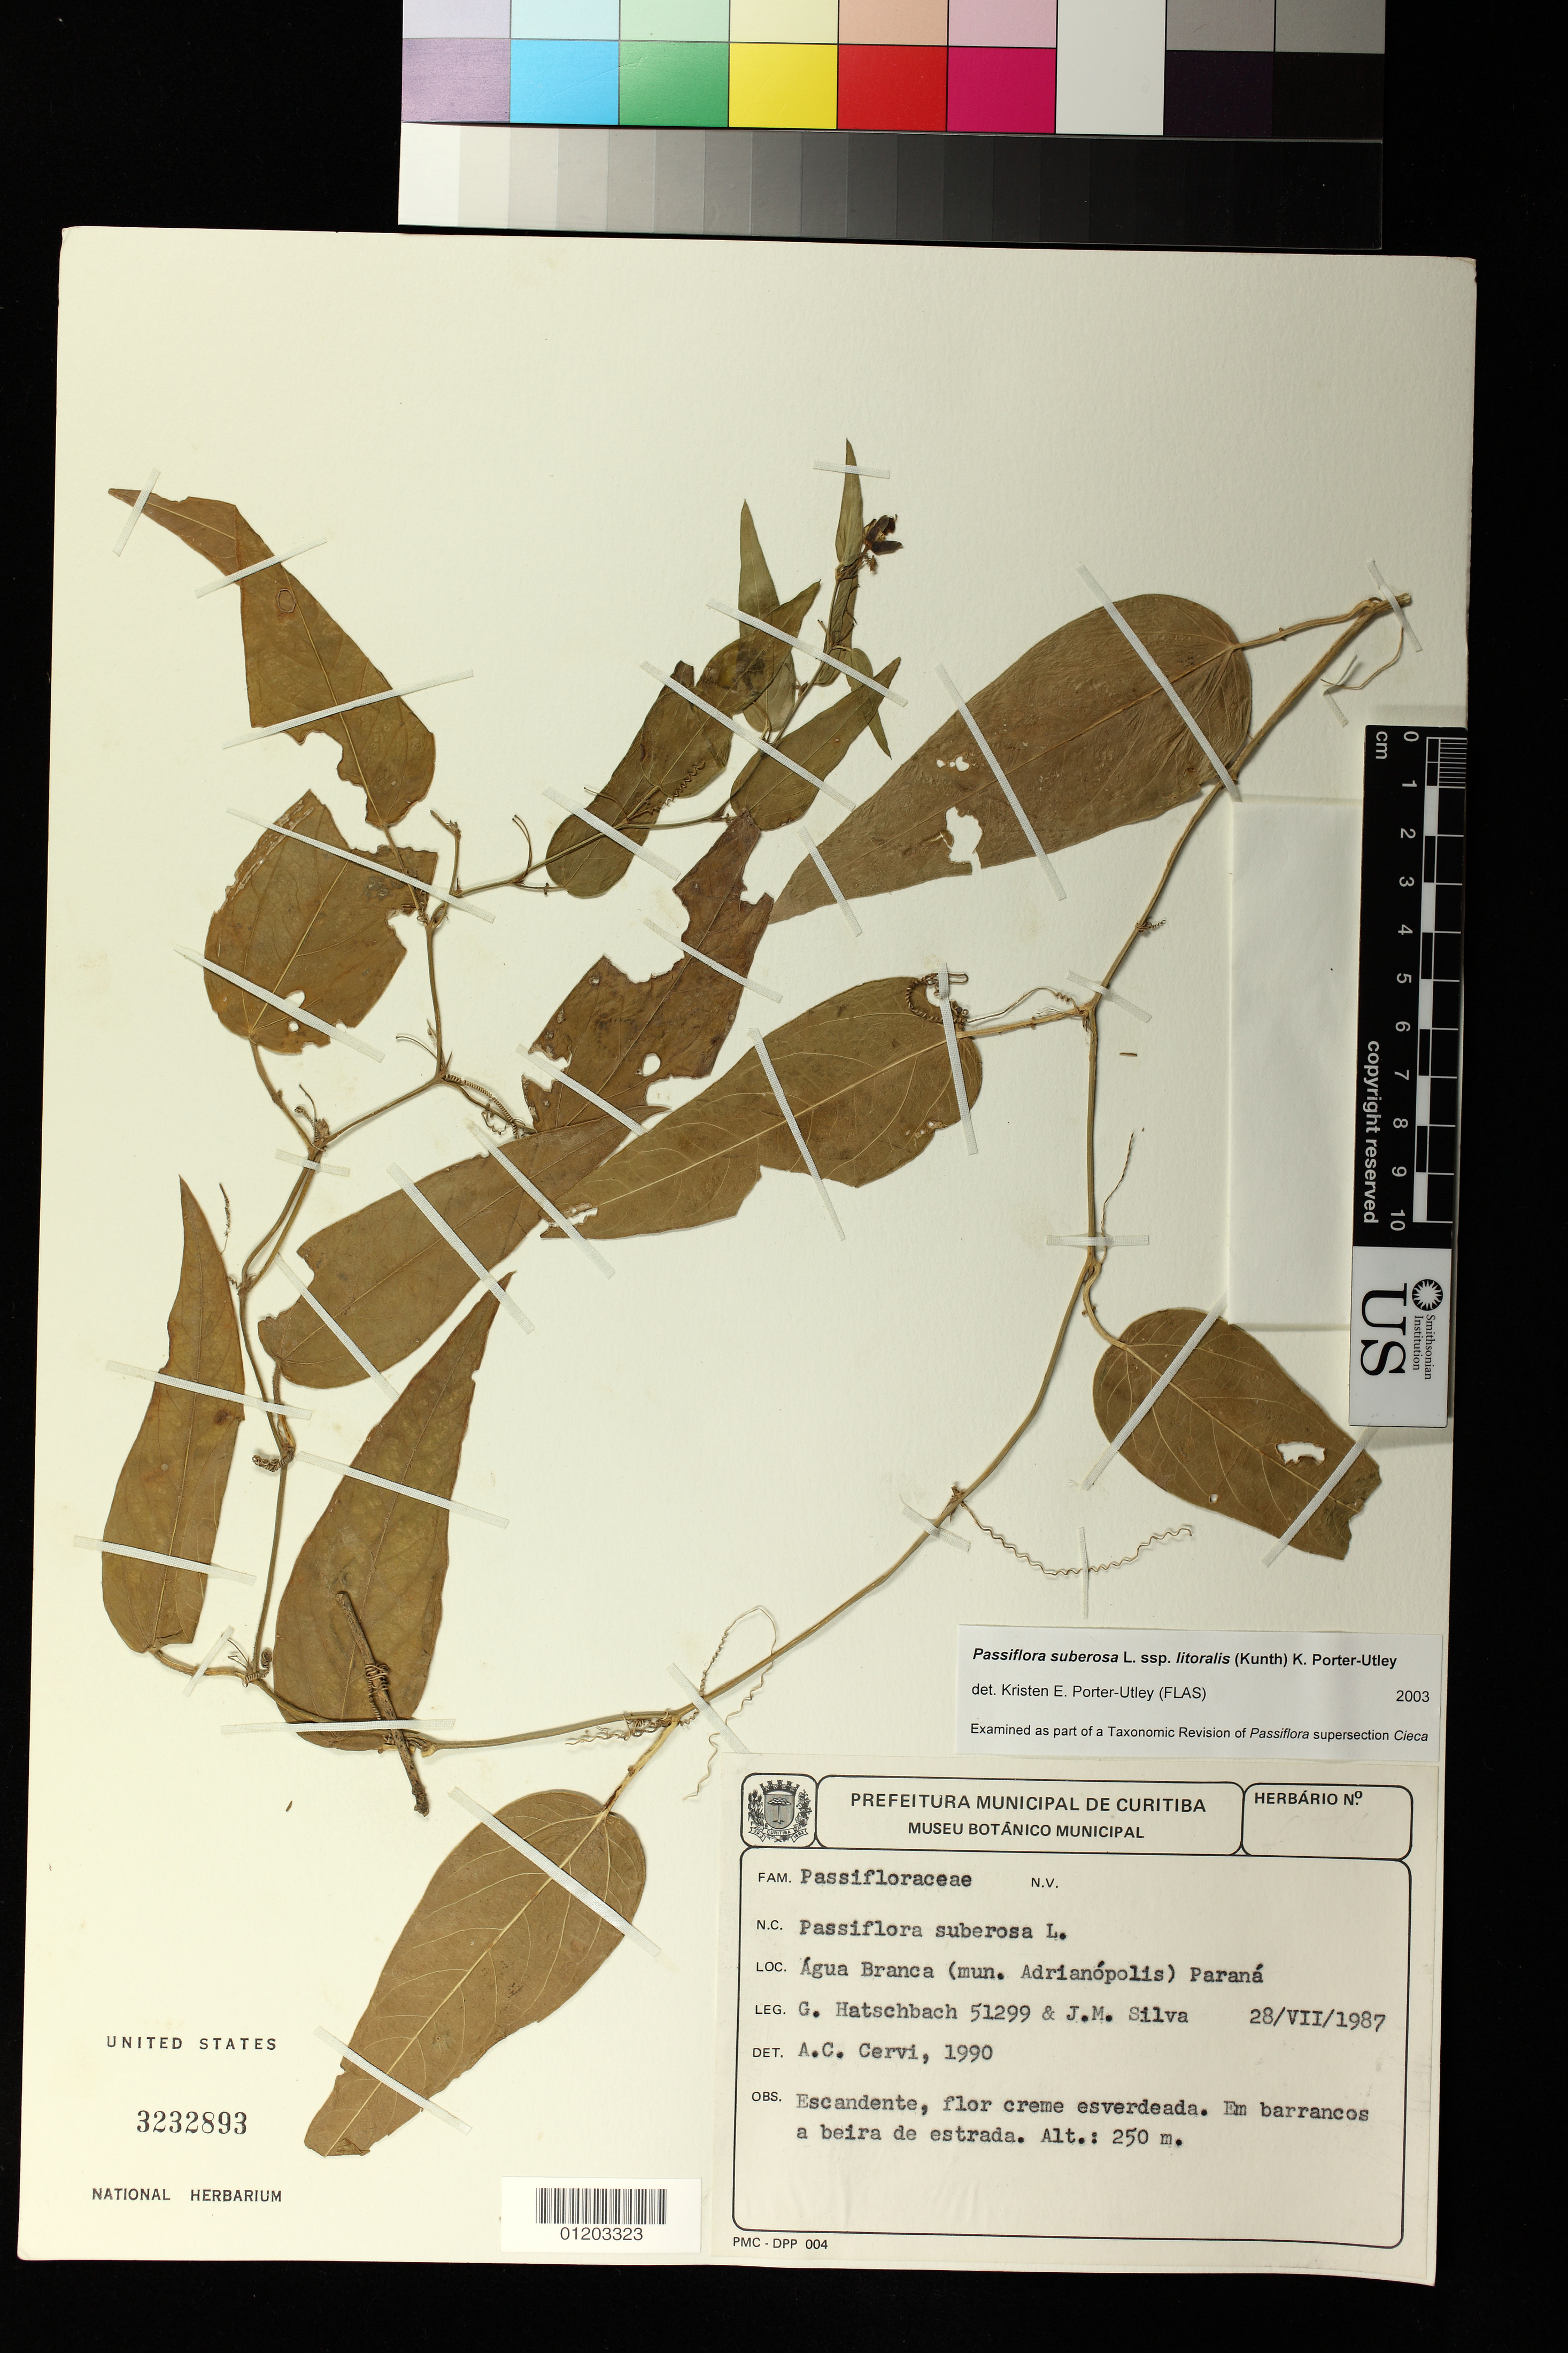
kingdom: Plantae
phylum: Tracheophyta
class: Magnoliopsida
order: Malpighiales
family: Passifloraceae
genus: Passiflora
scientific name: Passiflora suberosa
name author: L.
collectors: G. Hatschbach & J. M. Silva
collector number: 51299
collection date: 1987-07-28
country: Brazil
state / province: Alagoas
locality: Aqua Branca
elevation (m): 250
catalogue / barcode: US 3232893